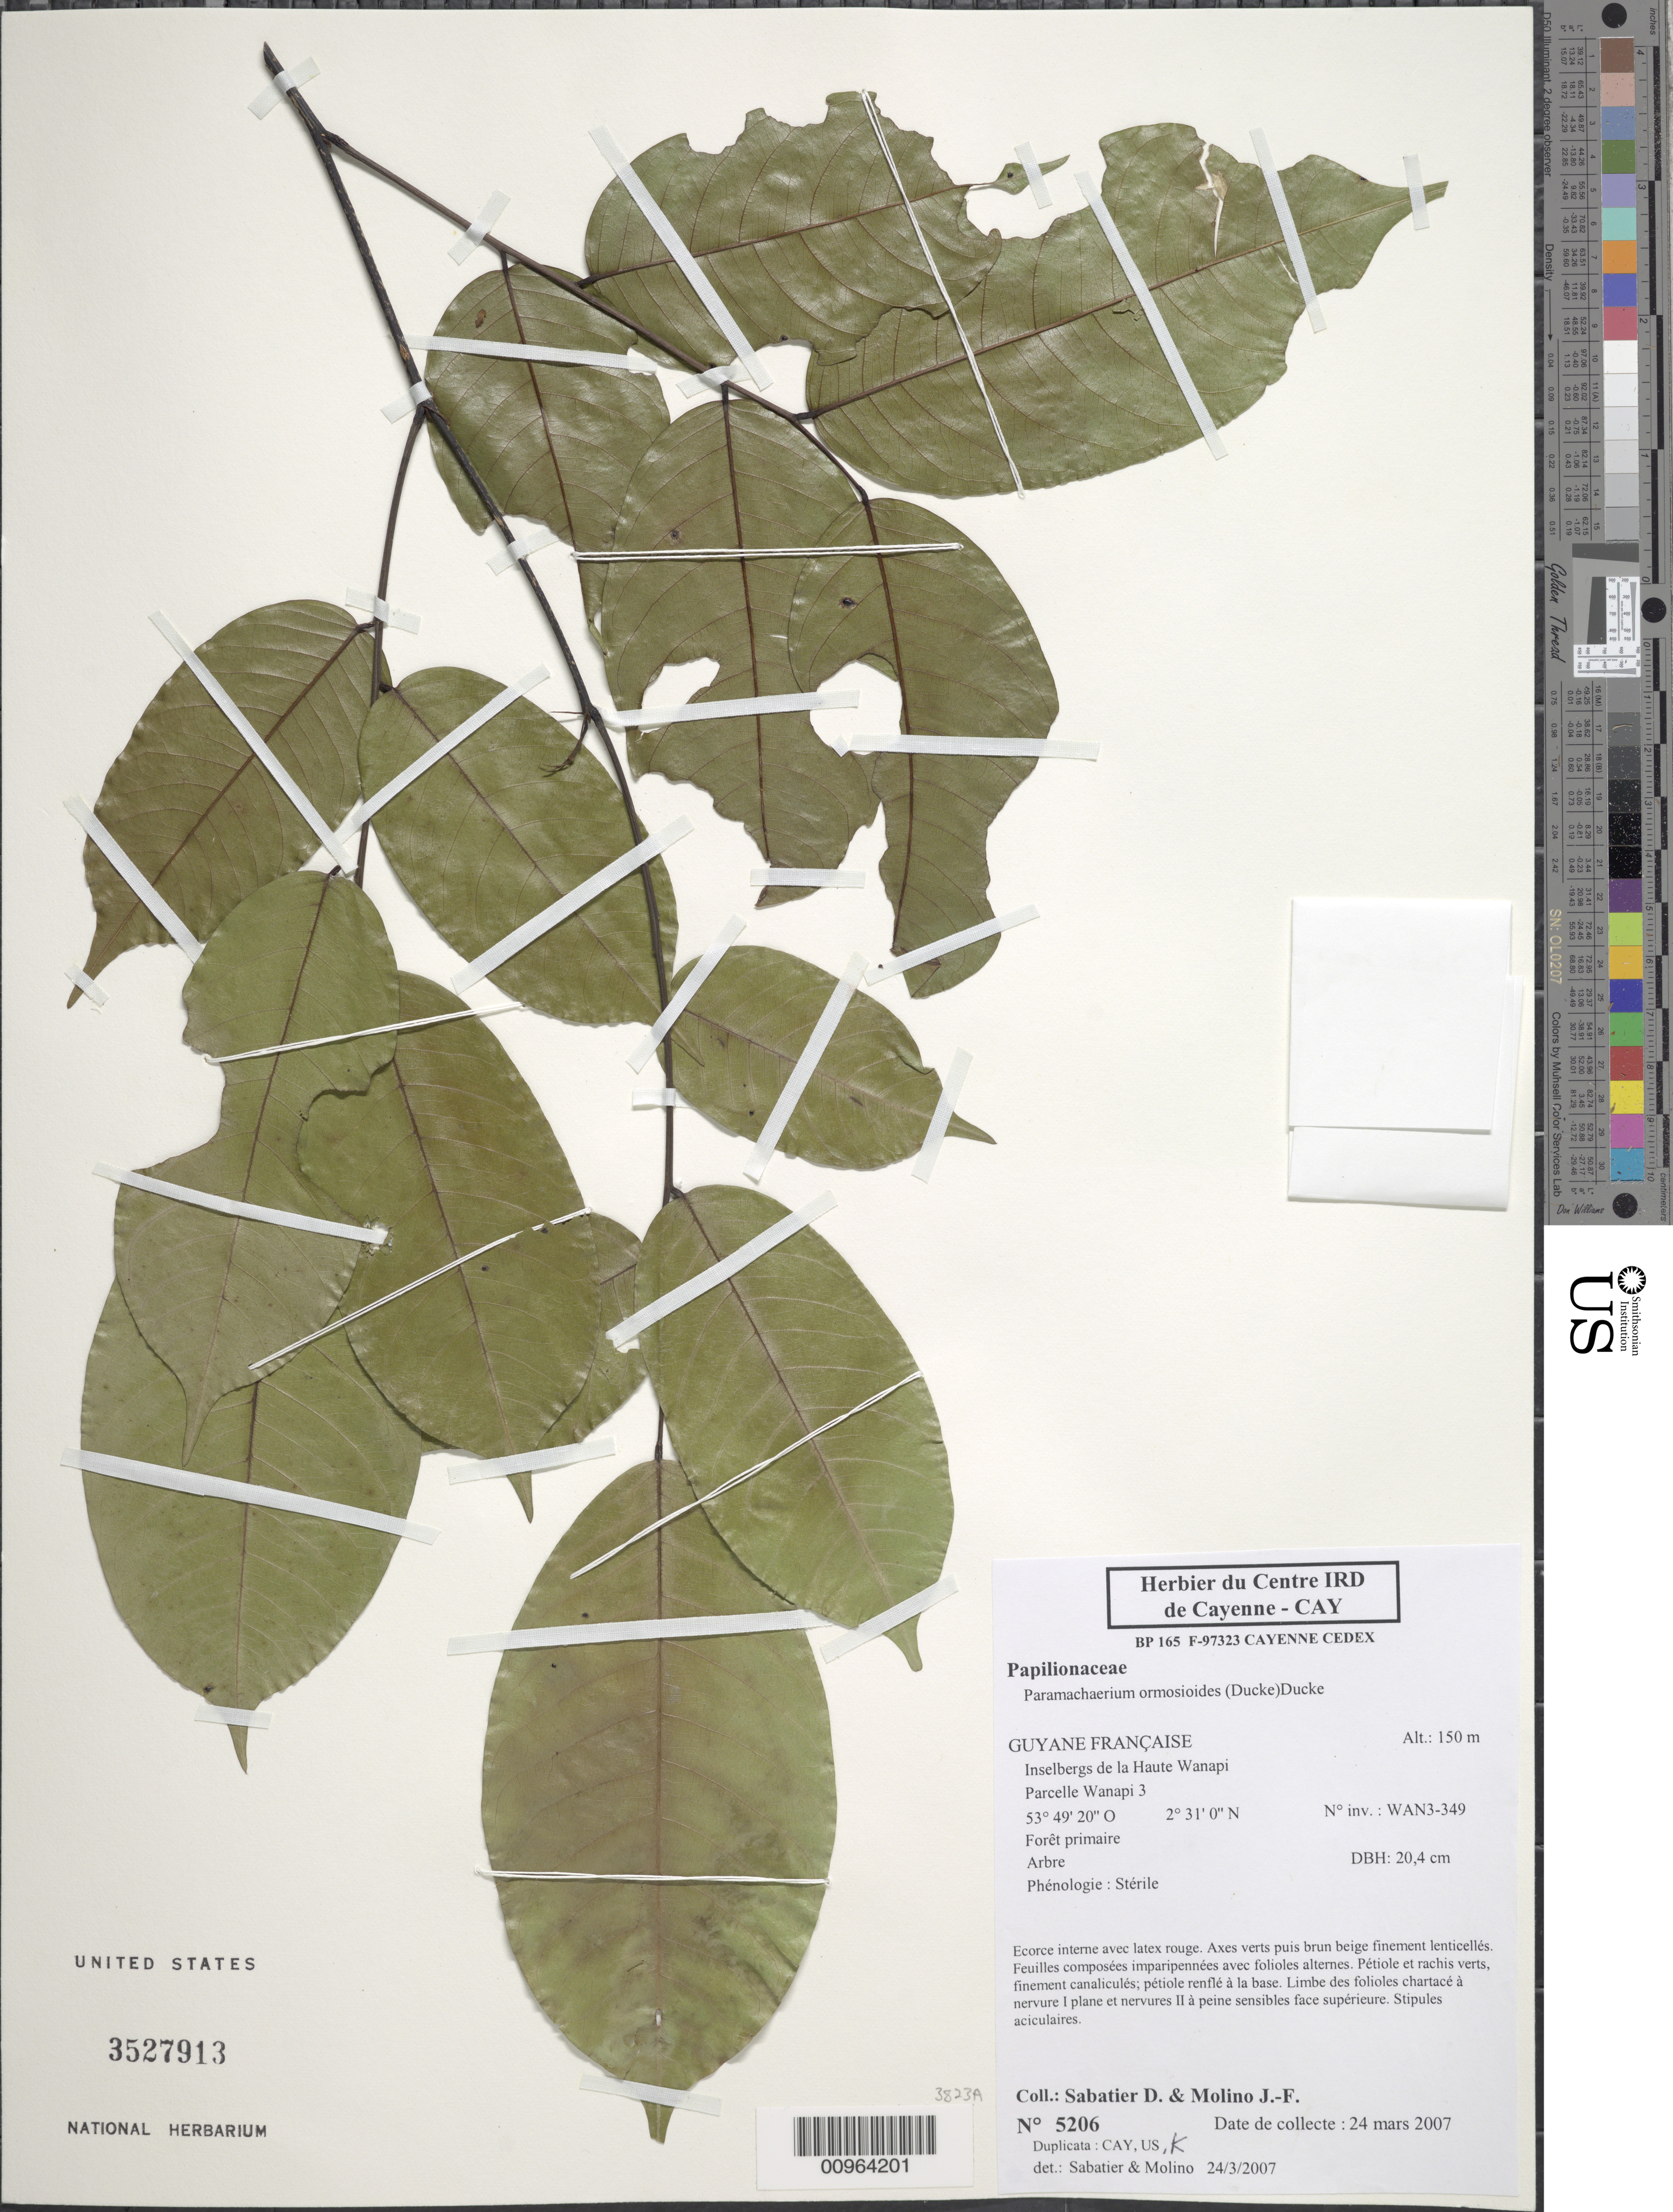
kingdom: Plantae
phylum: Tracheophyta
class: Magnoliopsida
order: Fabales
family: Fabaceae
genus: Paramachaerium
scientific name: Paramachaerium ormosioides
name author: (Ducke) Ducke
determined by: Sabatier, D.; Molino, J. F.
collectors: D. Sabatier & J. Molino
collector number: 5206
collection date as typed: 24-Mar-07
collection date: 2007-03-24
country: French Guiana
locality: Inselbergs de la Haute Wanapi. Parcelle Wanapi 3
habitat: Foret primaire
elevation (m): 150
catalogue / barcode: US 3527913